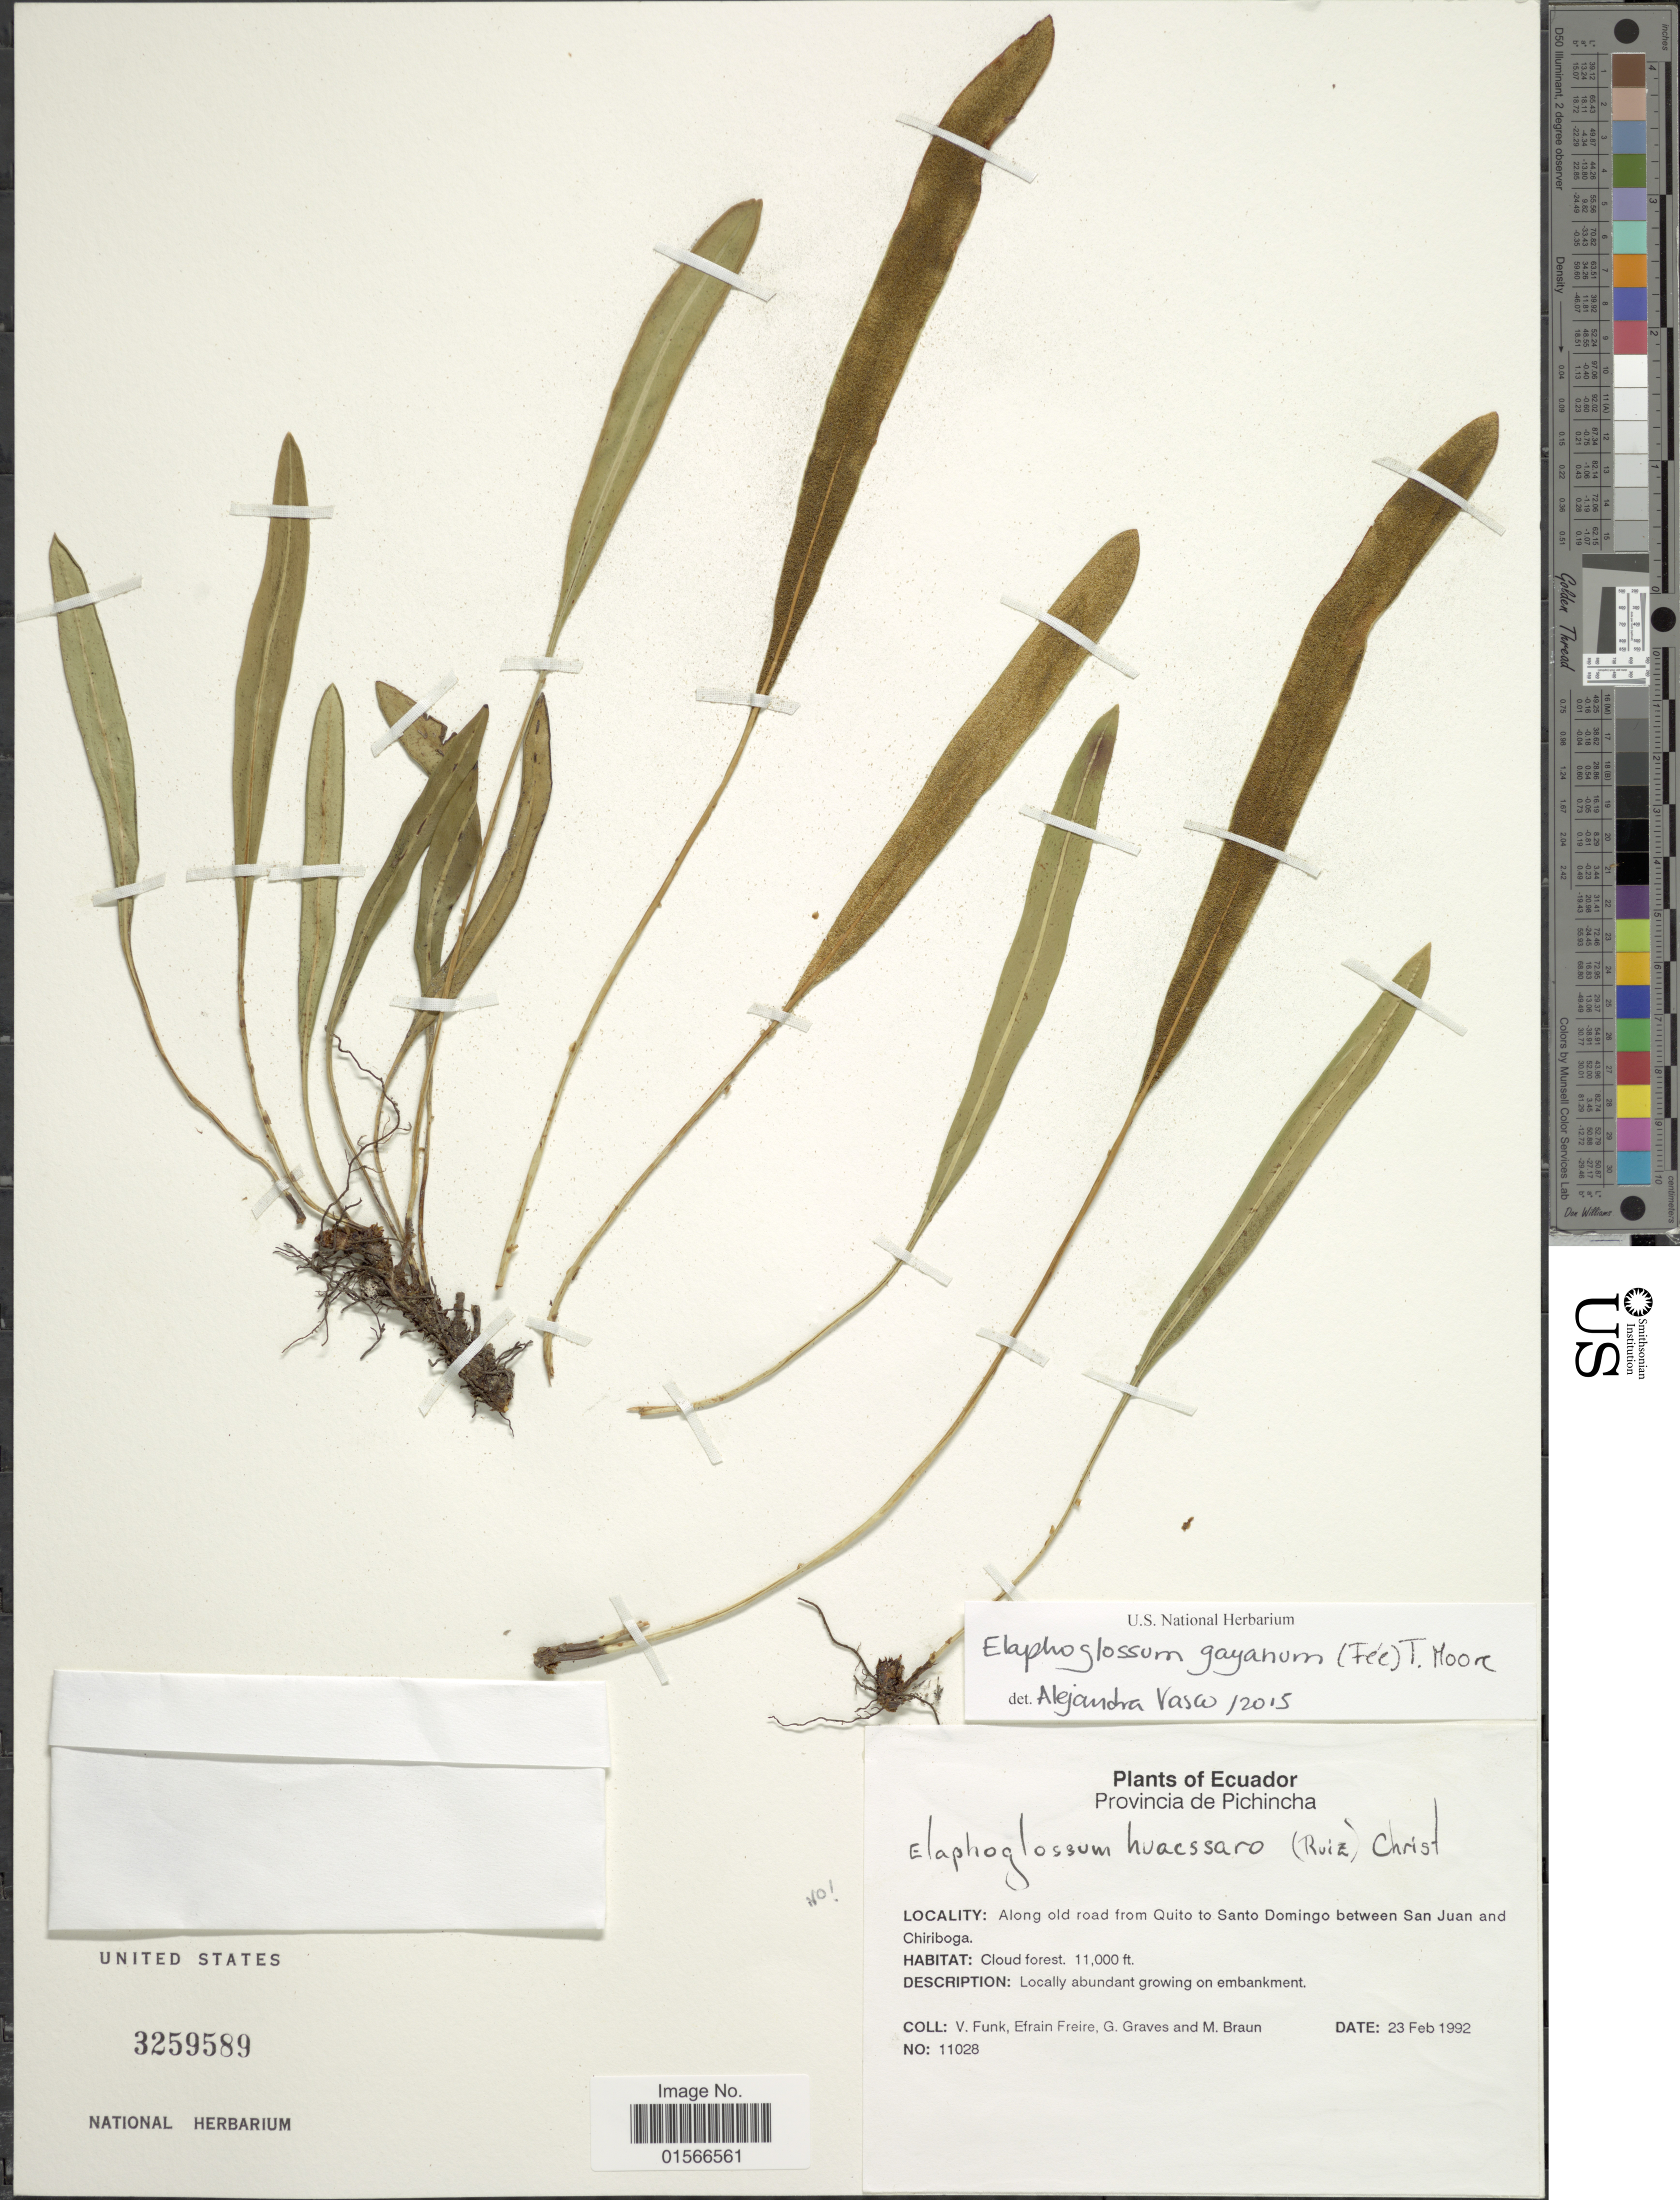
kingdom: Plantae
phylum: Tracheophyta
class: Polypodiopsida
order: Polypodiales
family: Dryopteridaceae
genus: Elaphoglossum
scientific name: Elaphoglossum gayanum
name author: (Fée) T. Moore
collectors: V. Funk, E. Freire, G. Graves & M. Braun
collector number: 11028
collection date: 1992-02-23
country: Ecuador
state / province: Pichincha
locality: Along old road from Quito to Santo Domingo between San Juan and Chiriboga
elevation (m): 3353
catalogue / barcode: US 3259589